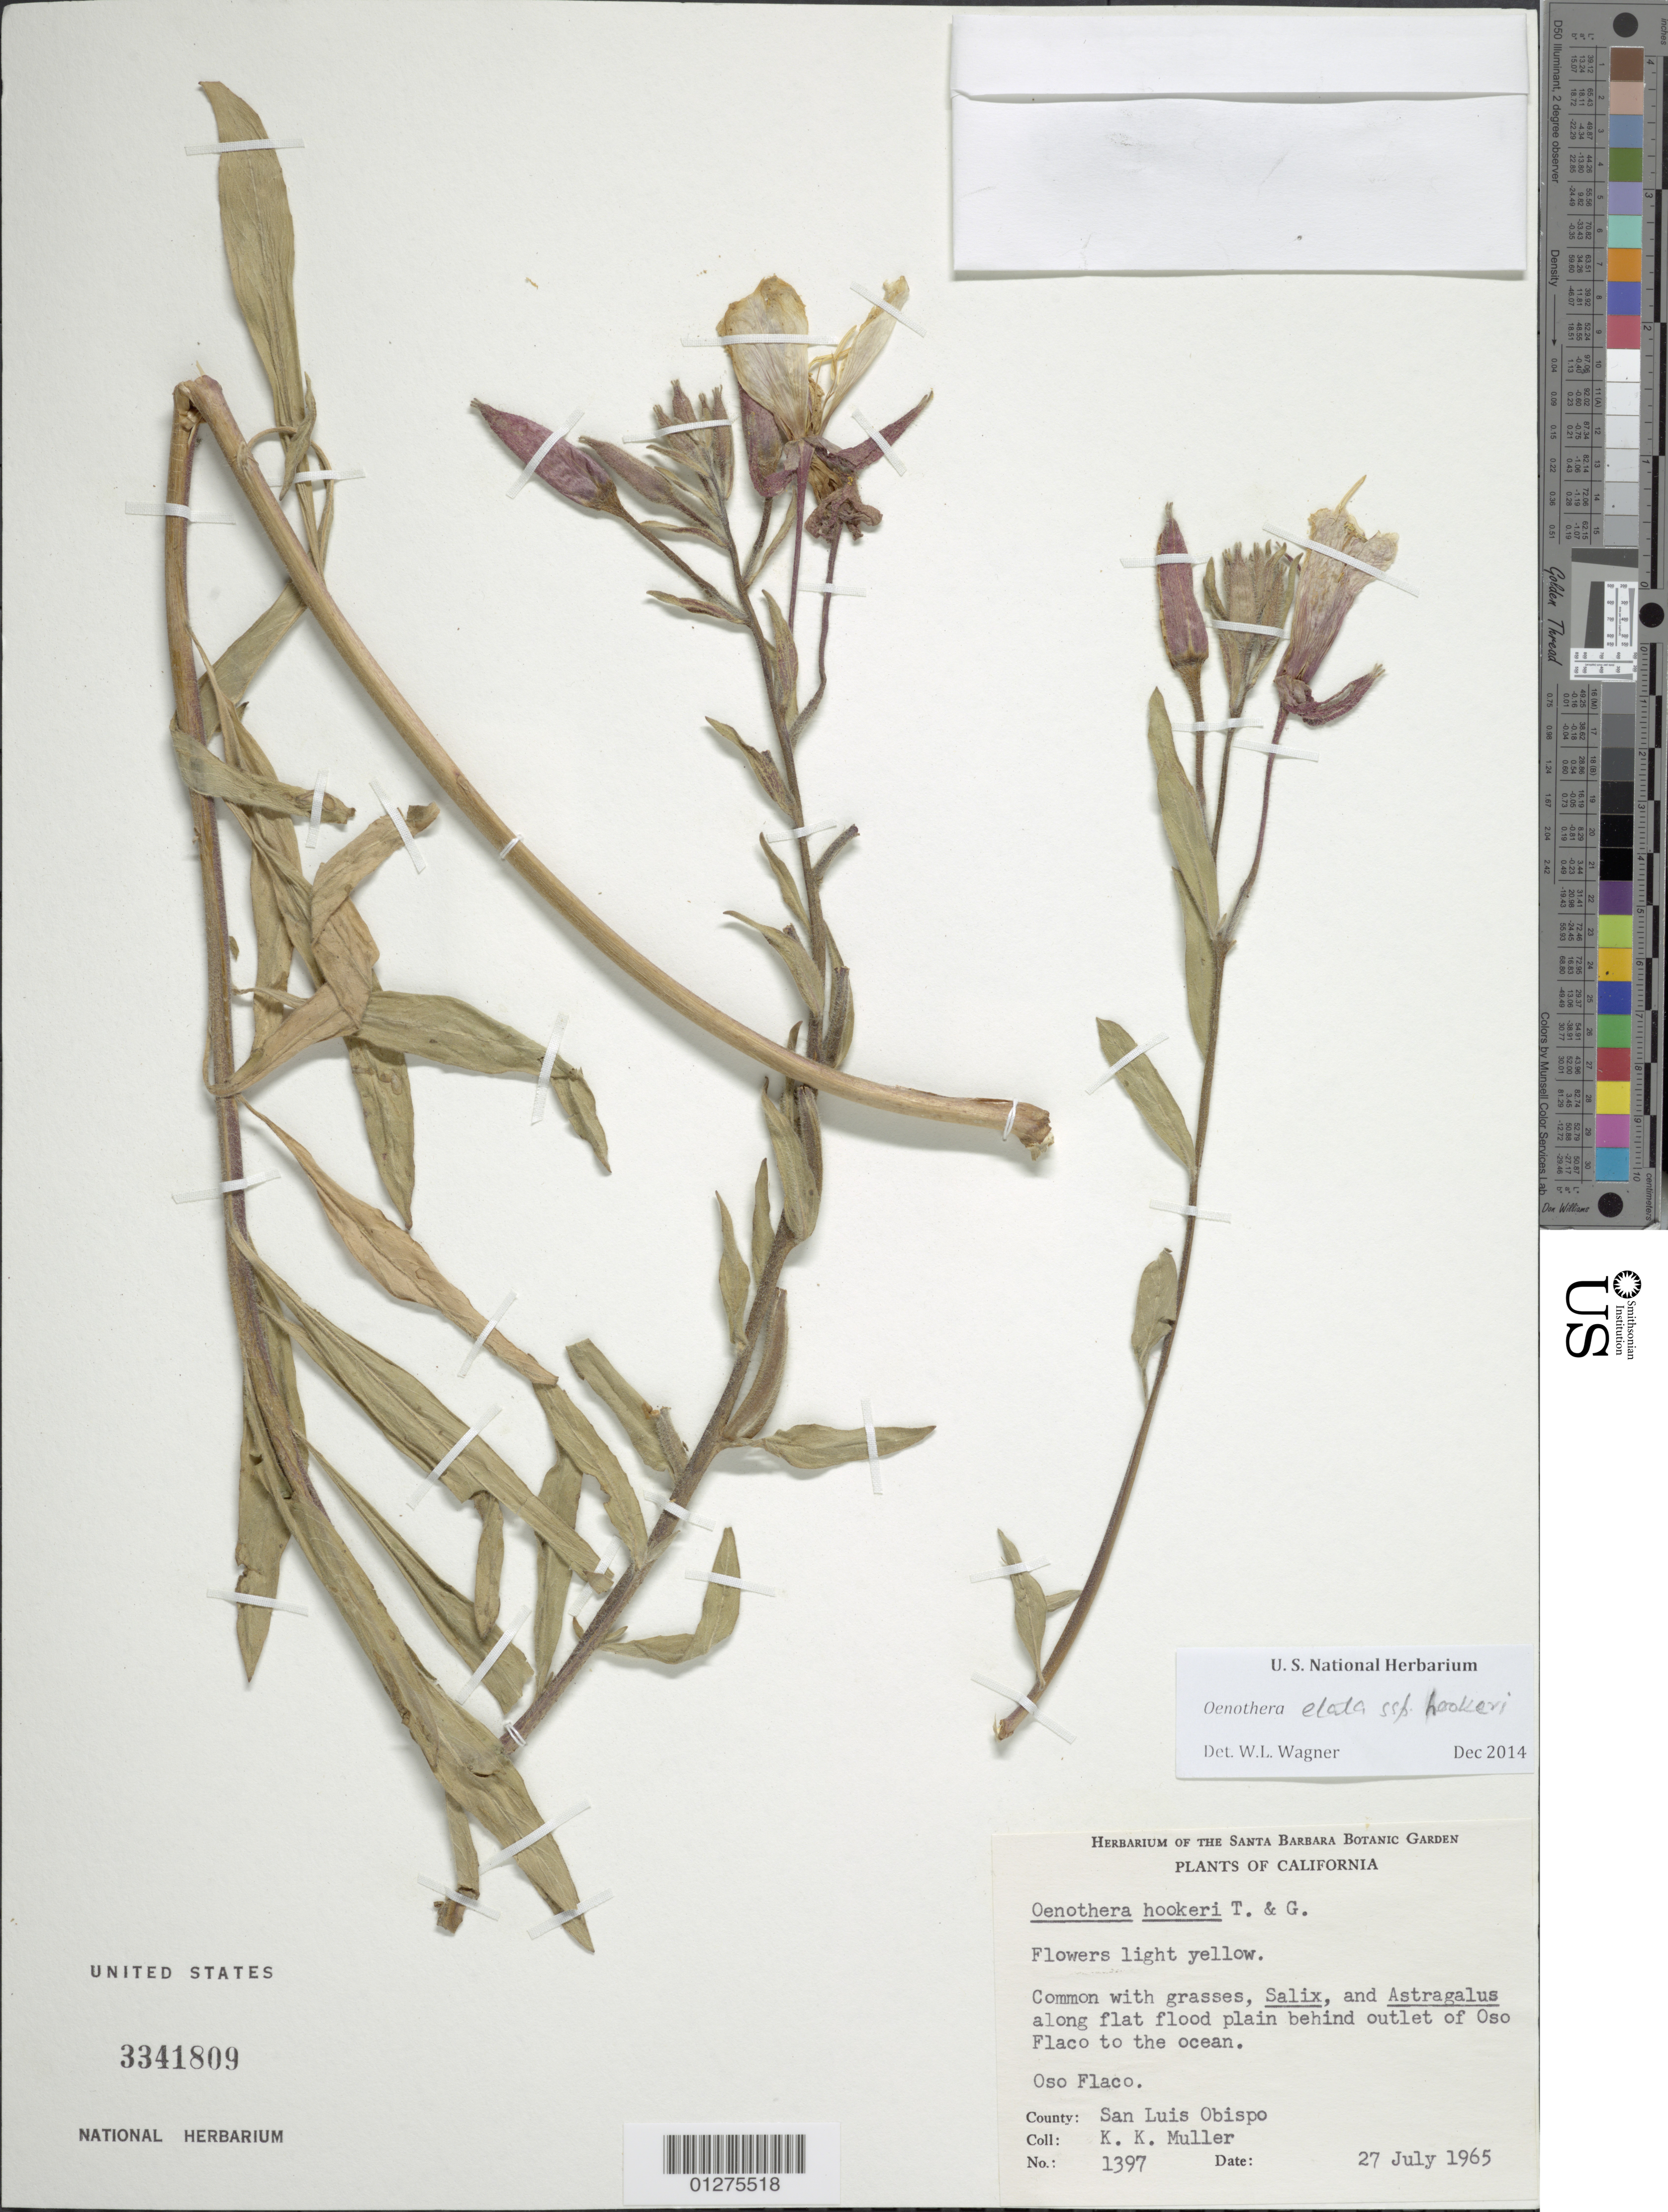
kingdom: Plantae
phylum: Tracheophyta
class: Magnoliopsida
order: Myrtales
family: Onagraceae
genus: Oenothera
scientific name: Oenothera elata subsp. hookeri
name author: (Torr. & A. Gray) W. Dietr. & W.L. Wagner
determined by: Wagner, W. L., (BOT), Smithsonian Institution - National Museum of Natural History (UNITED STATES)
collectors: K. Muller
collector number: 1397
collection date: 1965-07-27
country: United States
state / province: California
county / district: San Luis Obispo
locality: Oso Flaco.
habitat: Along flat flood plain.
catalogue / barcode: US 3341809